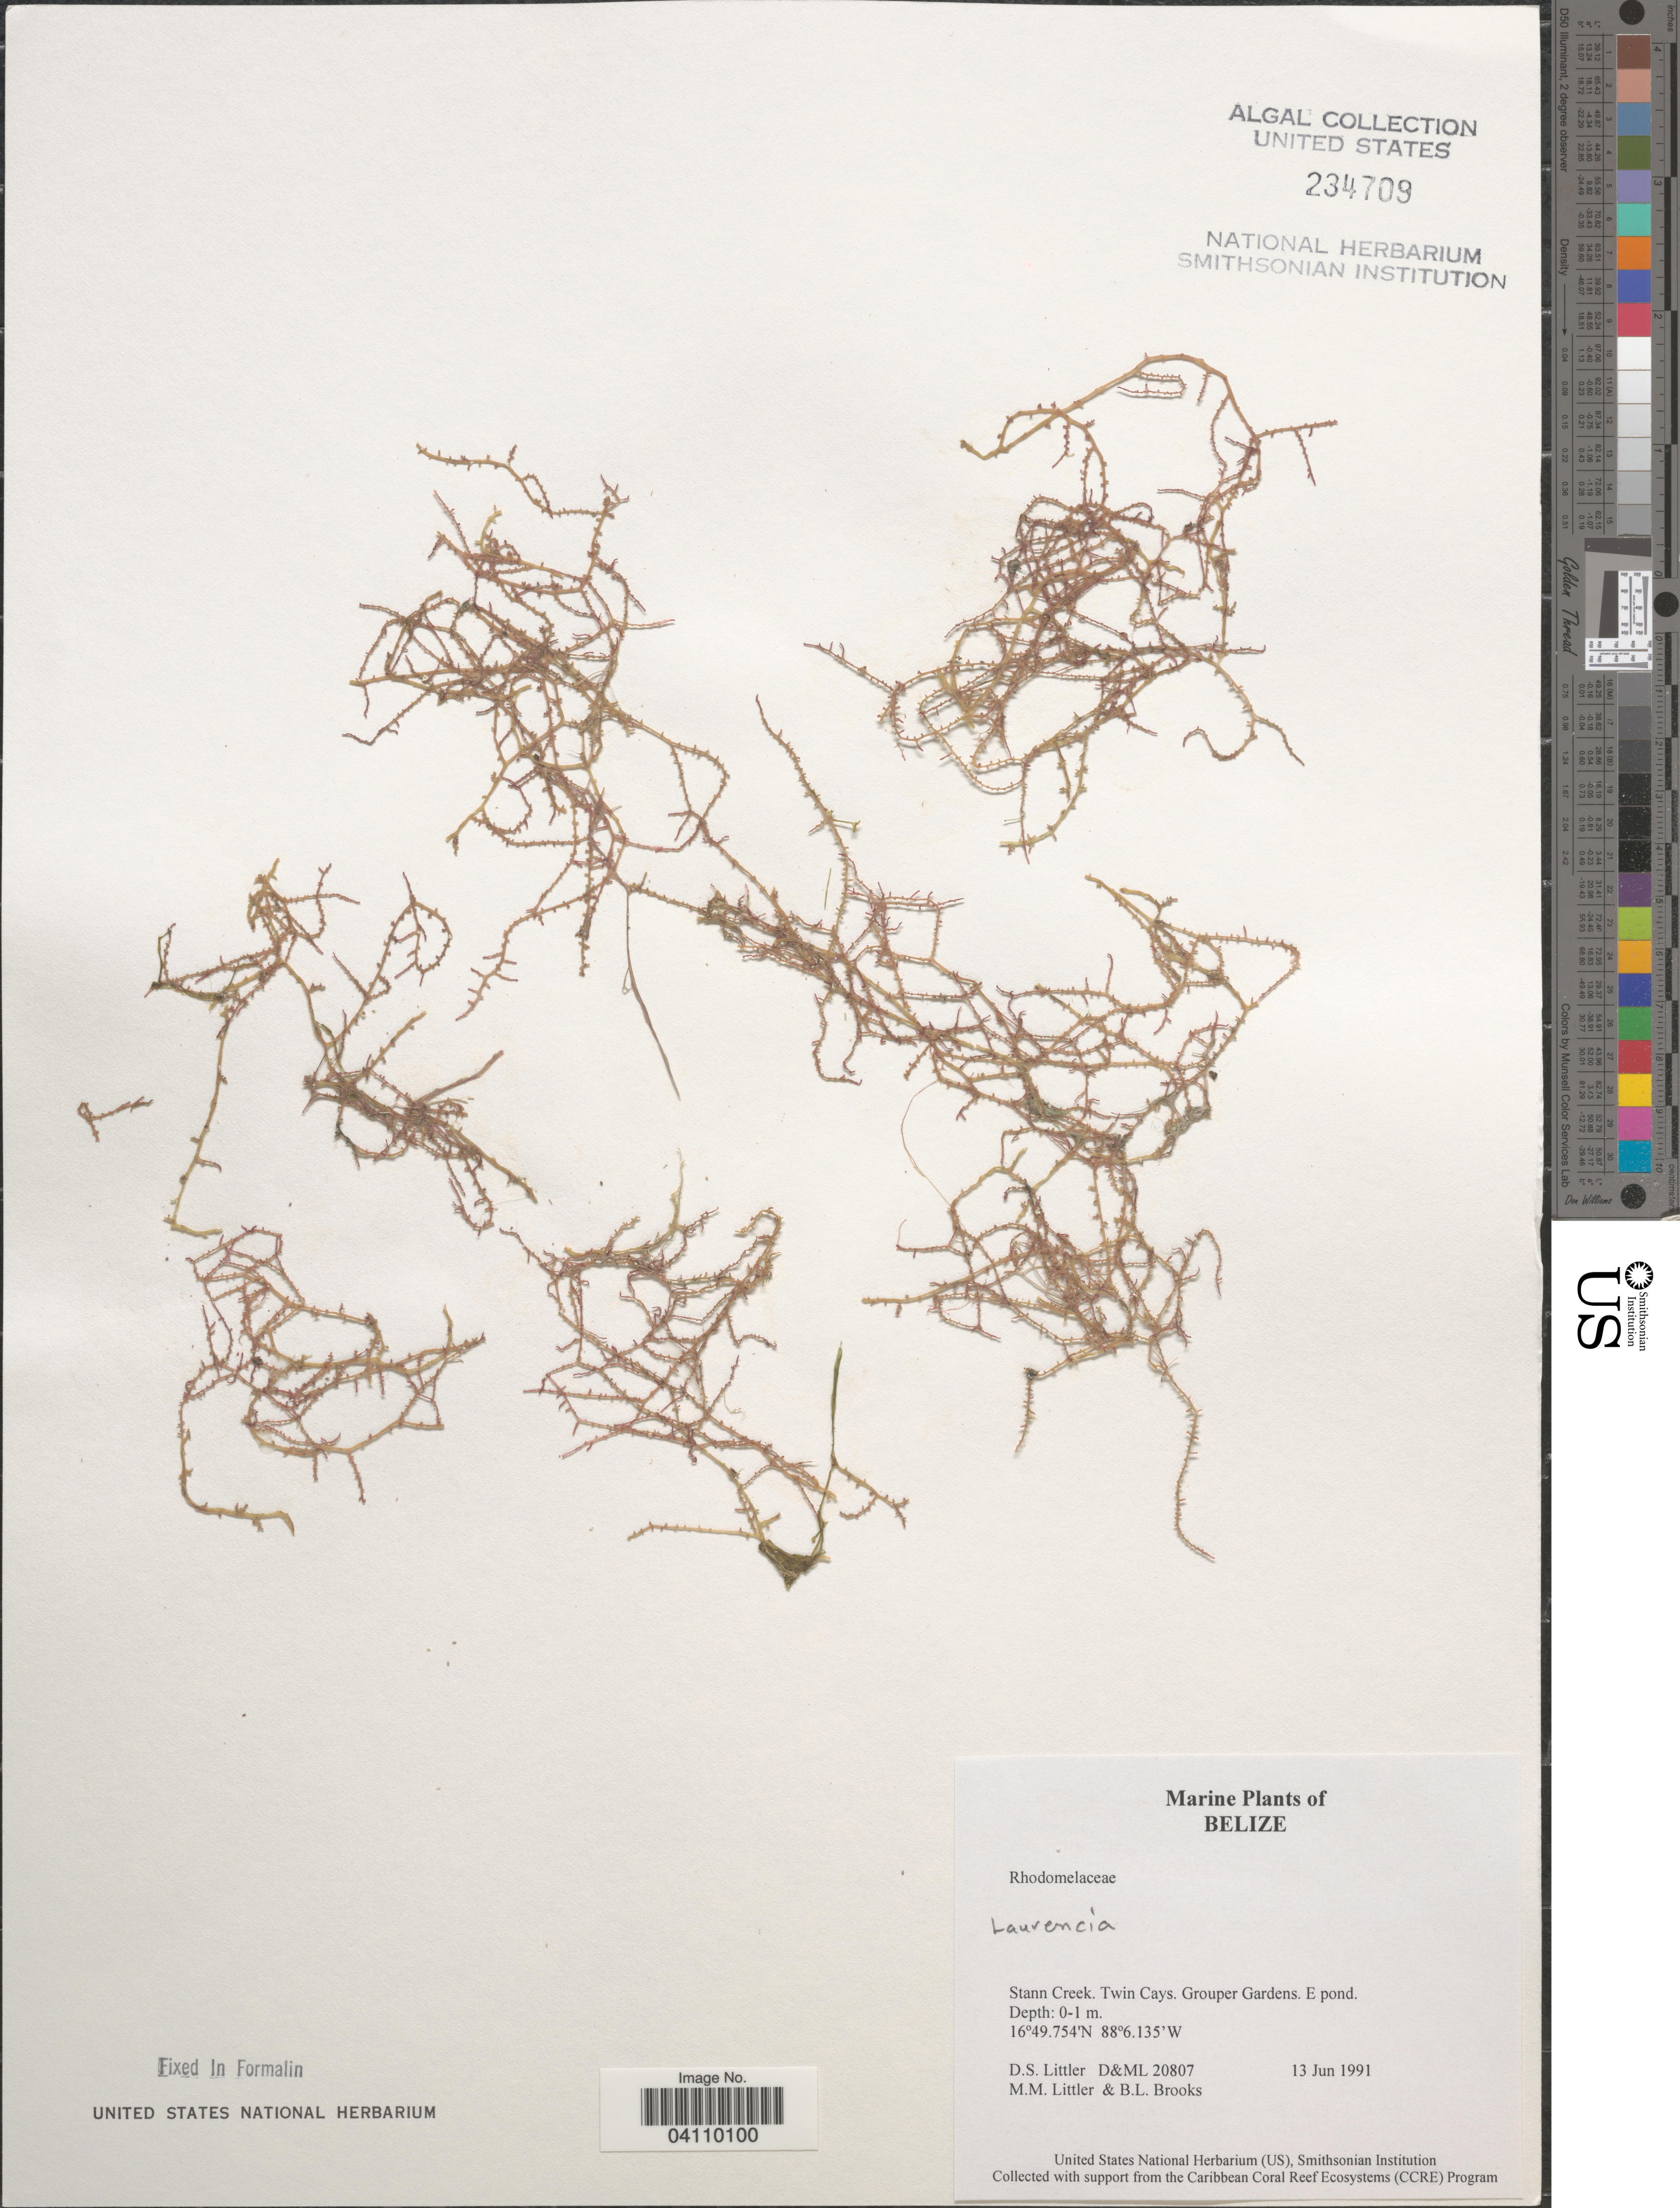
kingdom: Plantae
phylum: Rhodophyta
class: Florideophyceae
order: Ceramiales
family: Rhodomelaceae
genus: Laurencia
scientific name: Laurencia sp.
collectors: D. S. Littler & B. Brooks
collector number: D&ML20807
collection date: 1991-06-13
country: Belize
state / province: Stann Creek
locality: Twin Cays. Grouper Gardens. E pond.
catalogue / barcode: US 234709